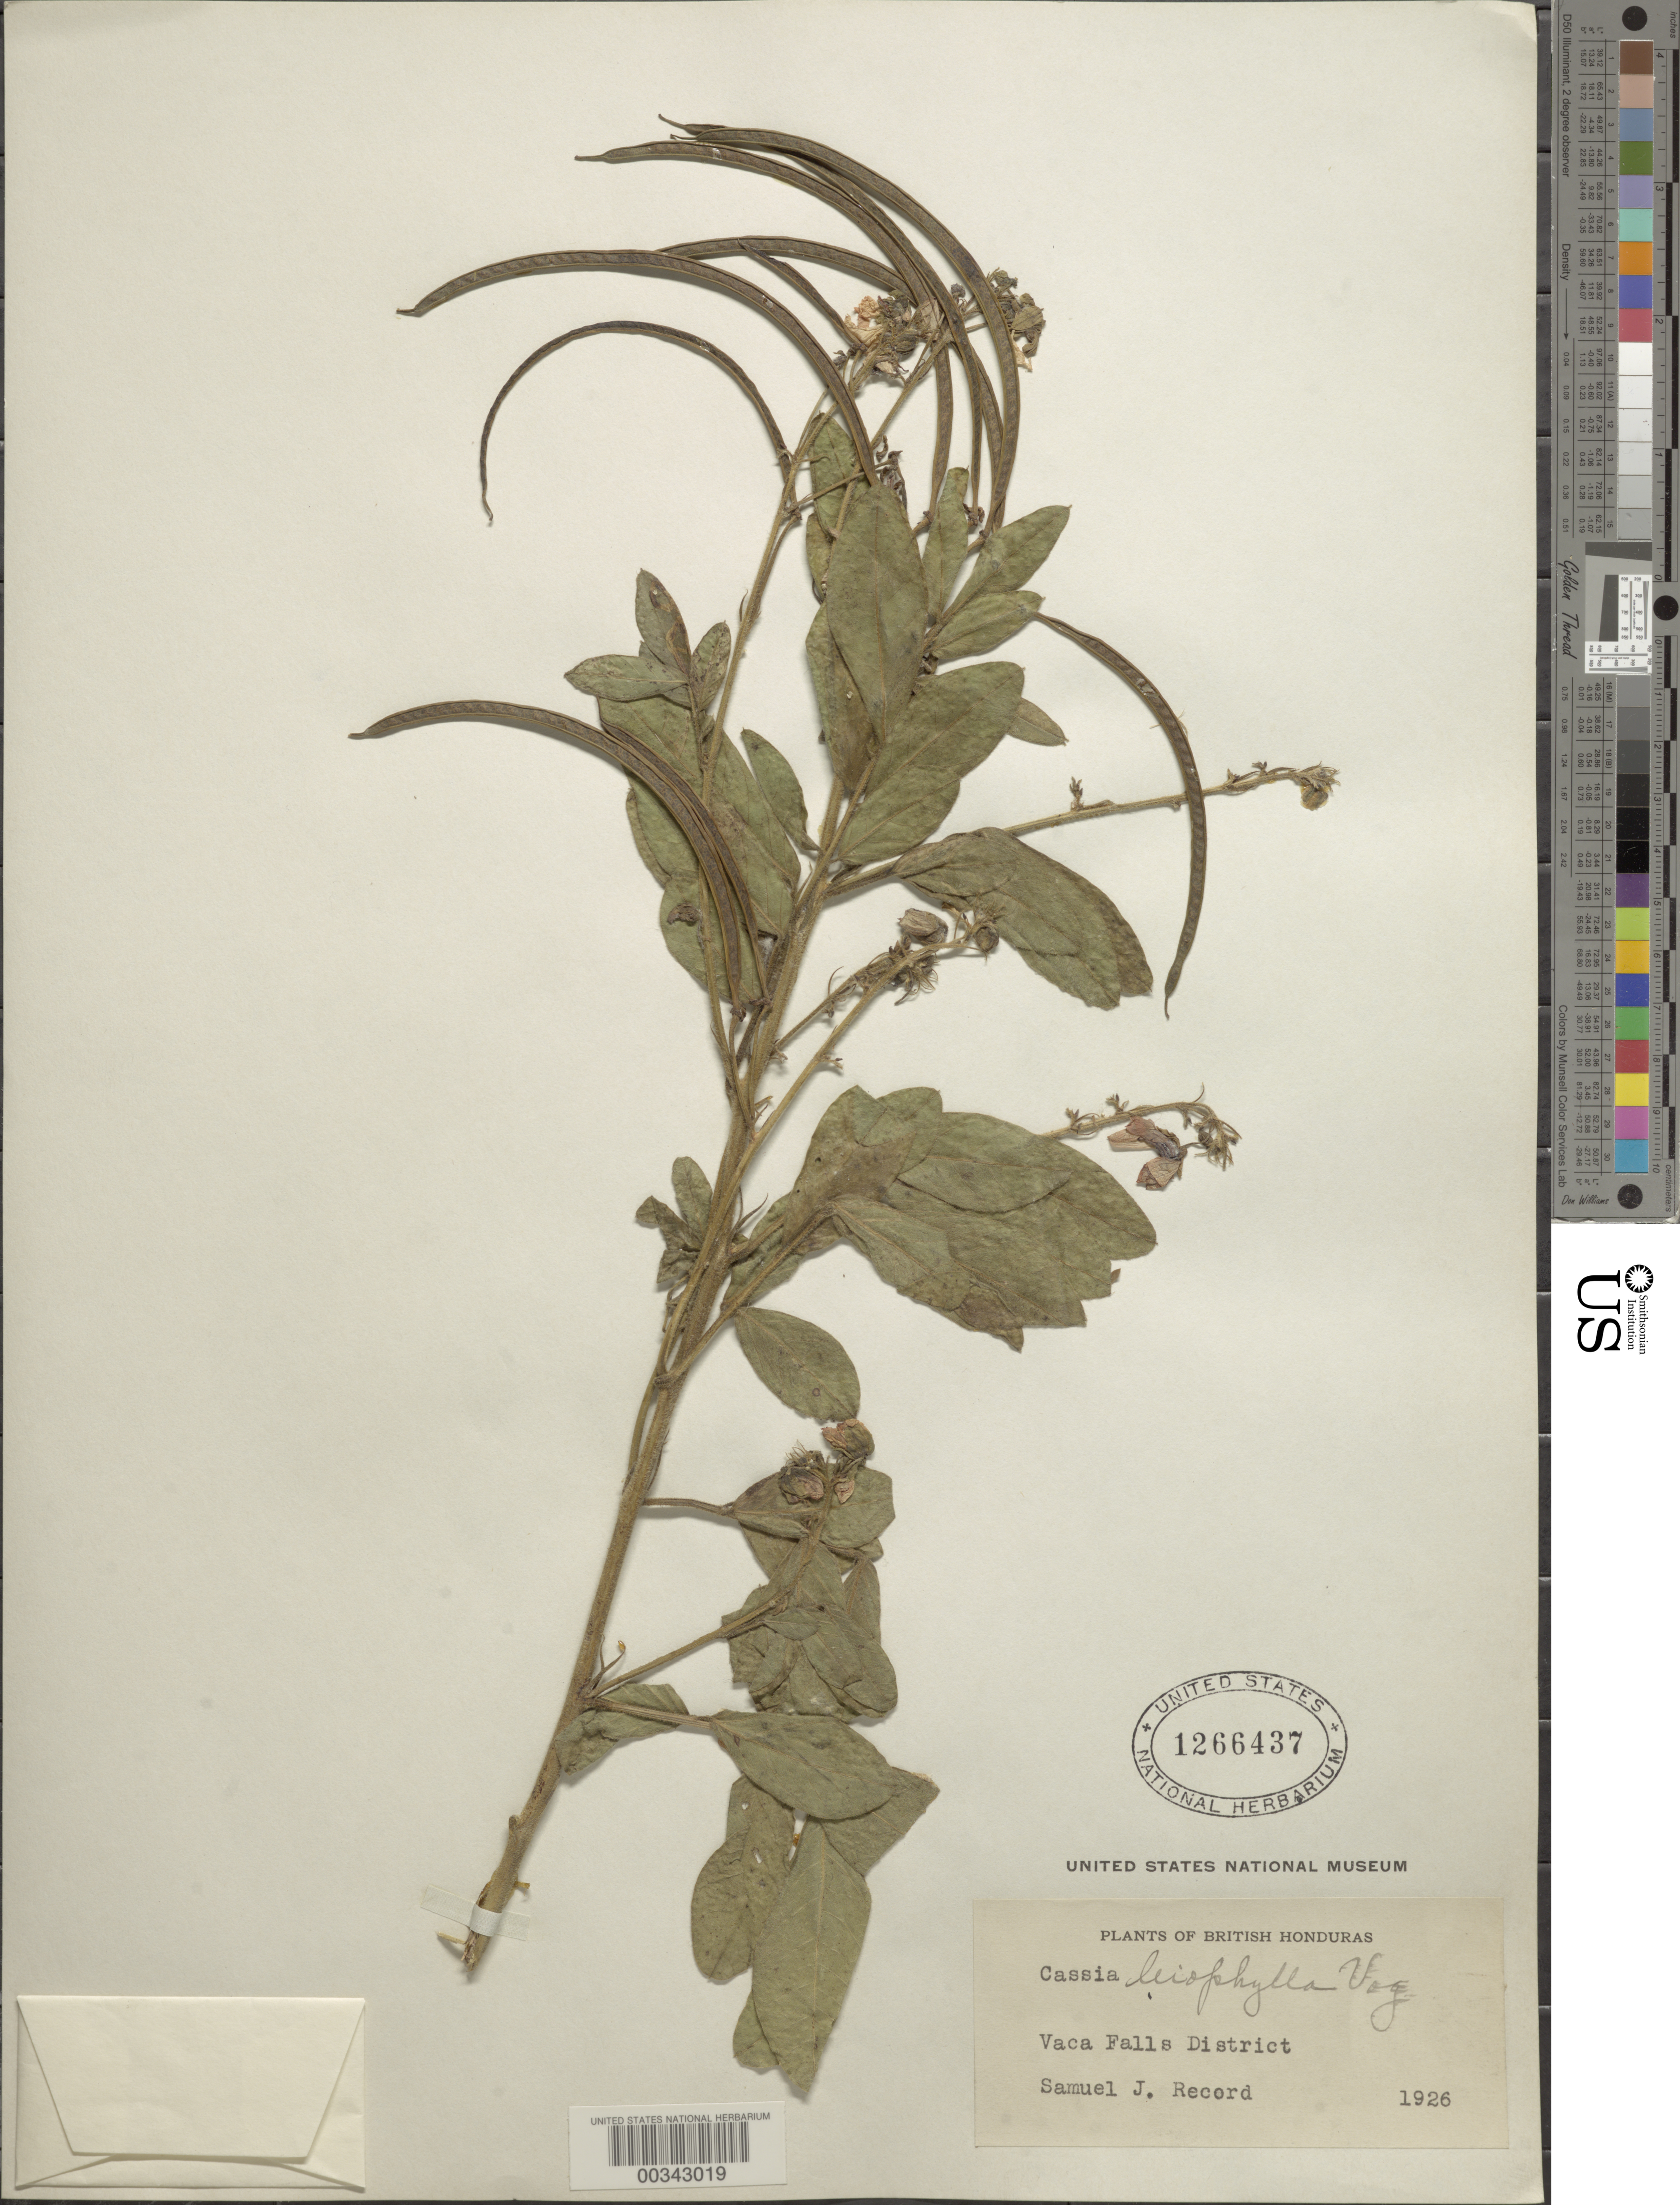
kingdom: Plantae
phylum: Tracheophyta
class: Magnoliopsida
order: Fabales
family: Fabaceae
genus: Senna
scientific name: Senna leiophylla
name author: (Vogel) H.S. Irwin & Barneby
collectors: S. J. Record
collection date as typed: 1926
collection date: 1926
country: Belize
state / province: Cayo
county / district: Vaca Falls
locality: Vaca Falls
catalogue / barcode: US 1266437